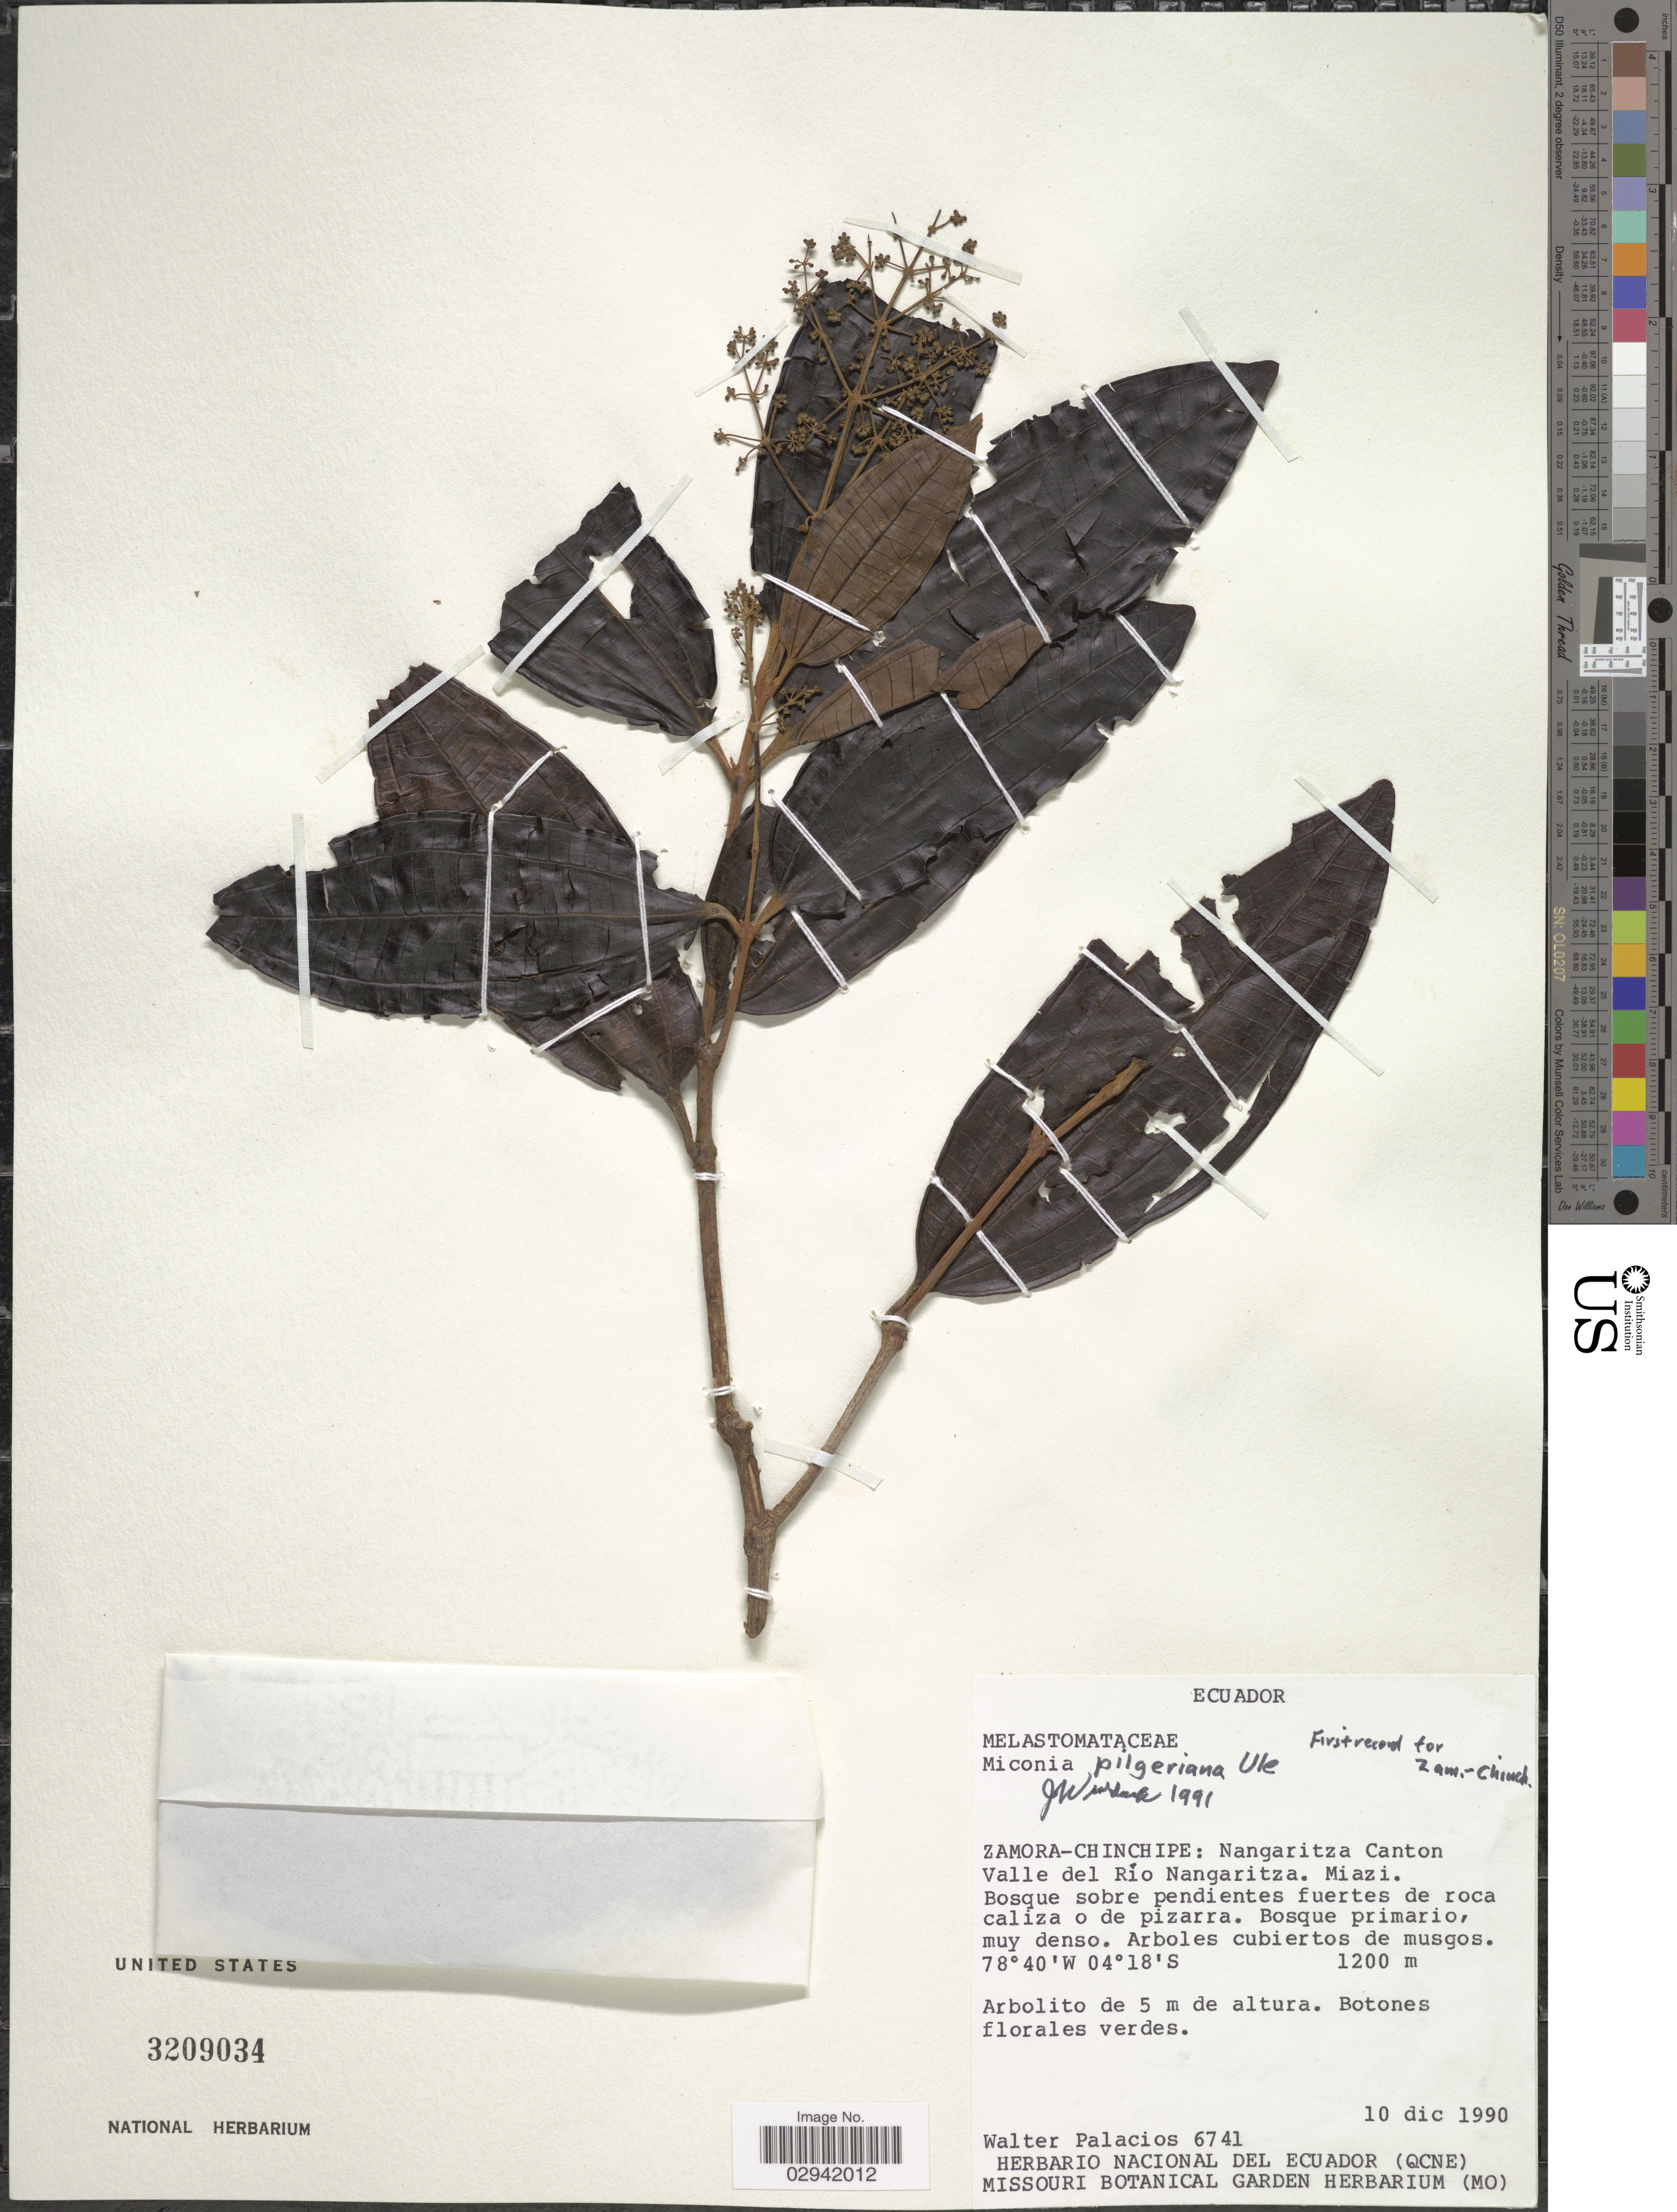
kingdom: Plantae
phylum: Tracheophyta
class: Magnoliopsida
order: Myrtales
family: Melastomataceae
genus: Miconia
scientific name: Miconia pilgeriana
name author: Ule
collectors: W. Palacios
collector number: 6741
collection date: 1990-12-10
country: Ecuador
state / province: Zamora-Chinchipe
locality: Nangaritza Canton Valle del Río Nangaritza. Miazi.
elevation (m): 1200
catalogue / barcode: US 3209034